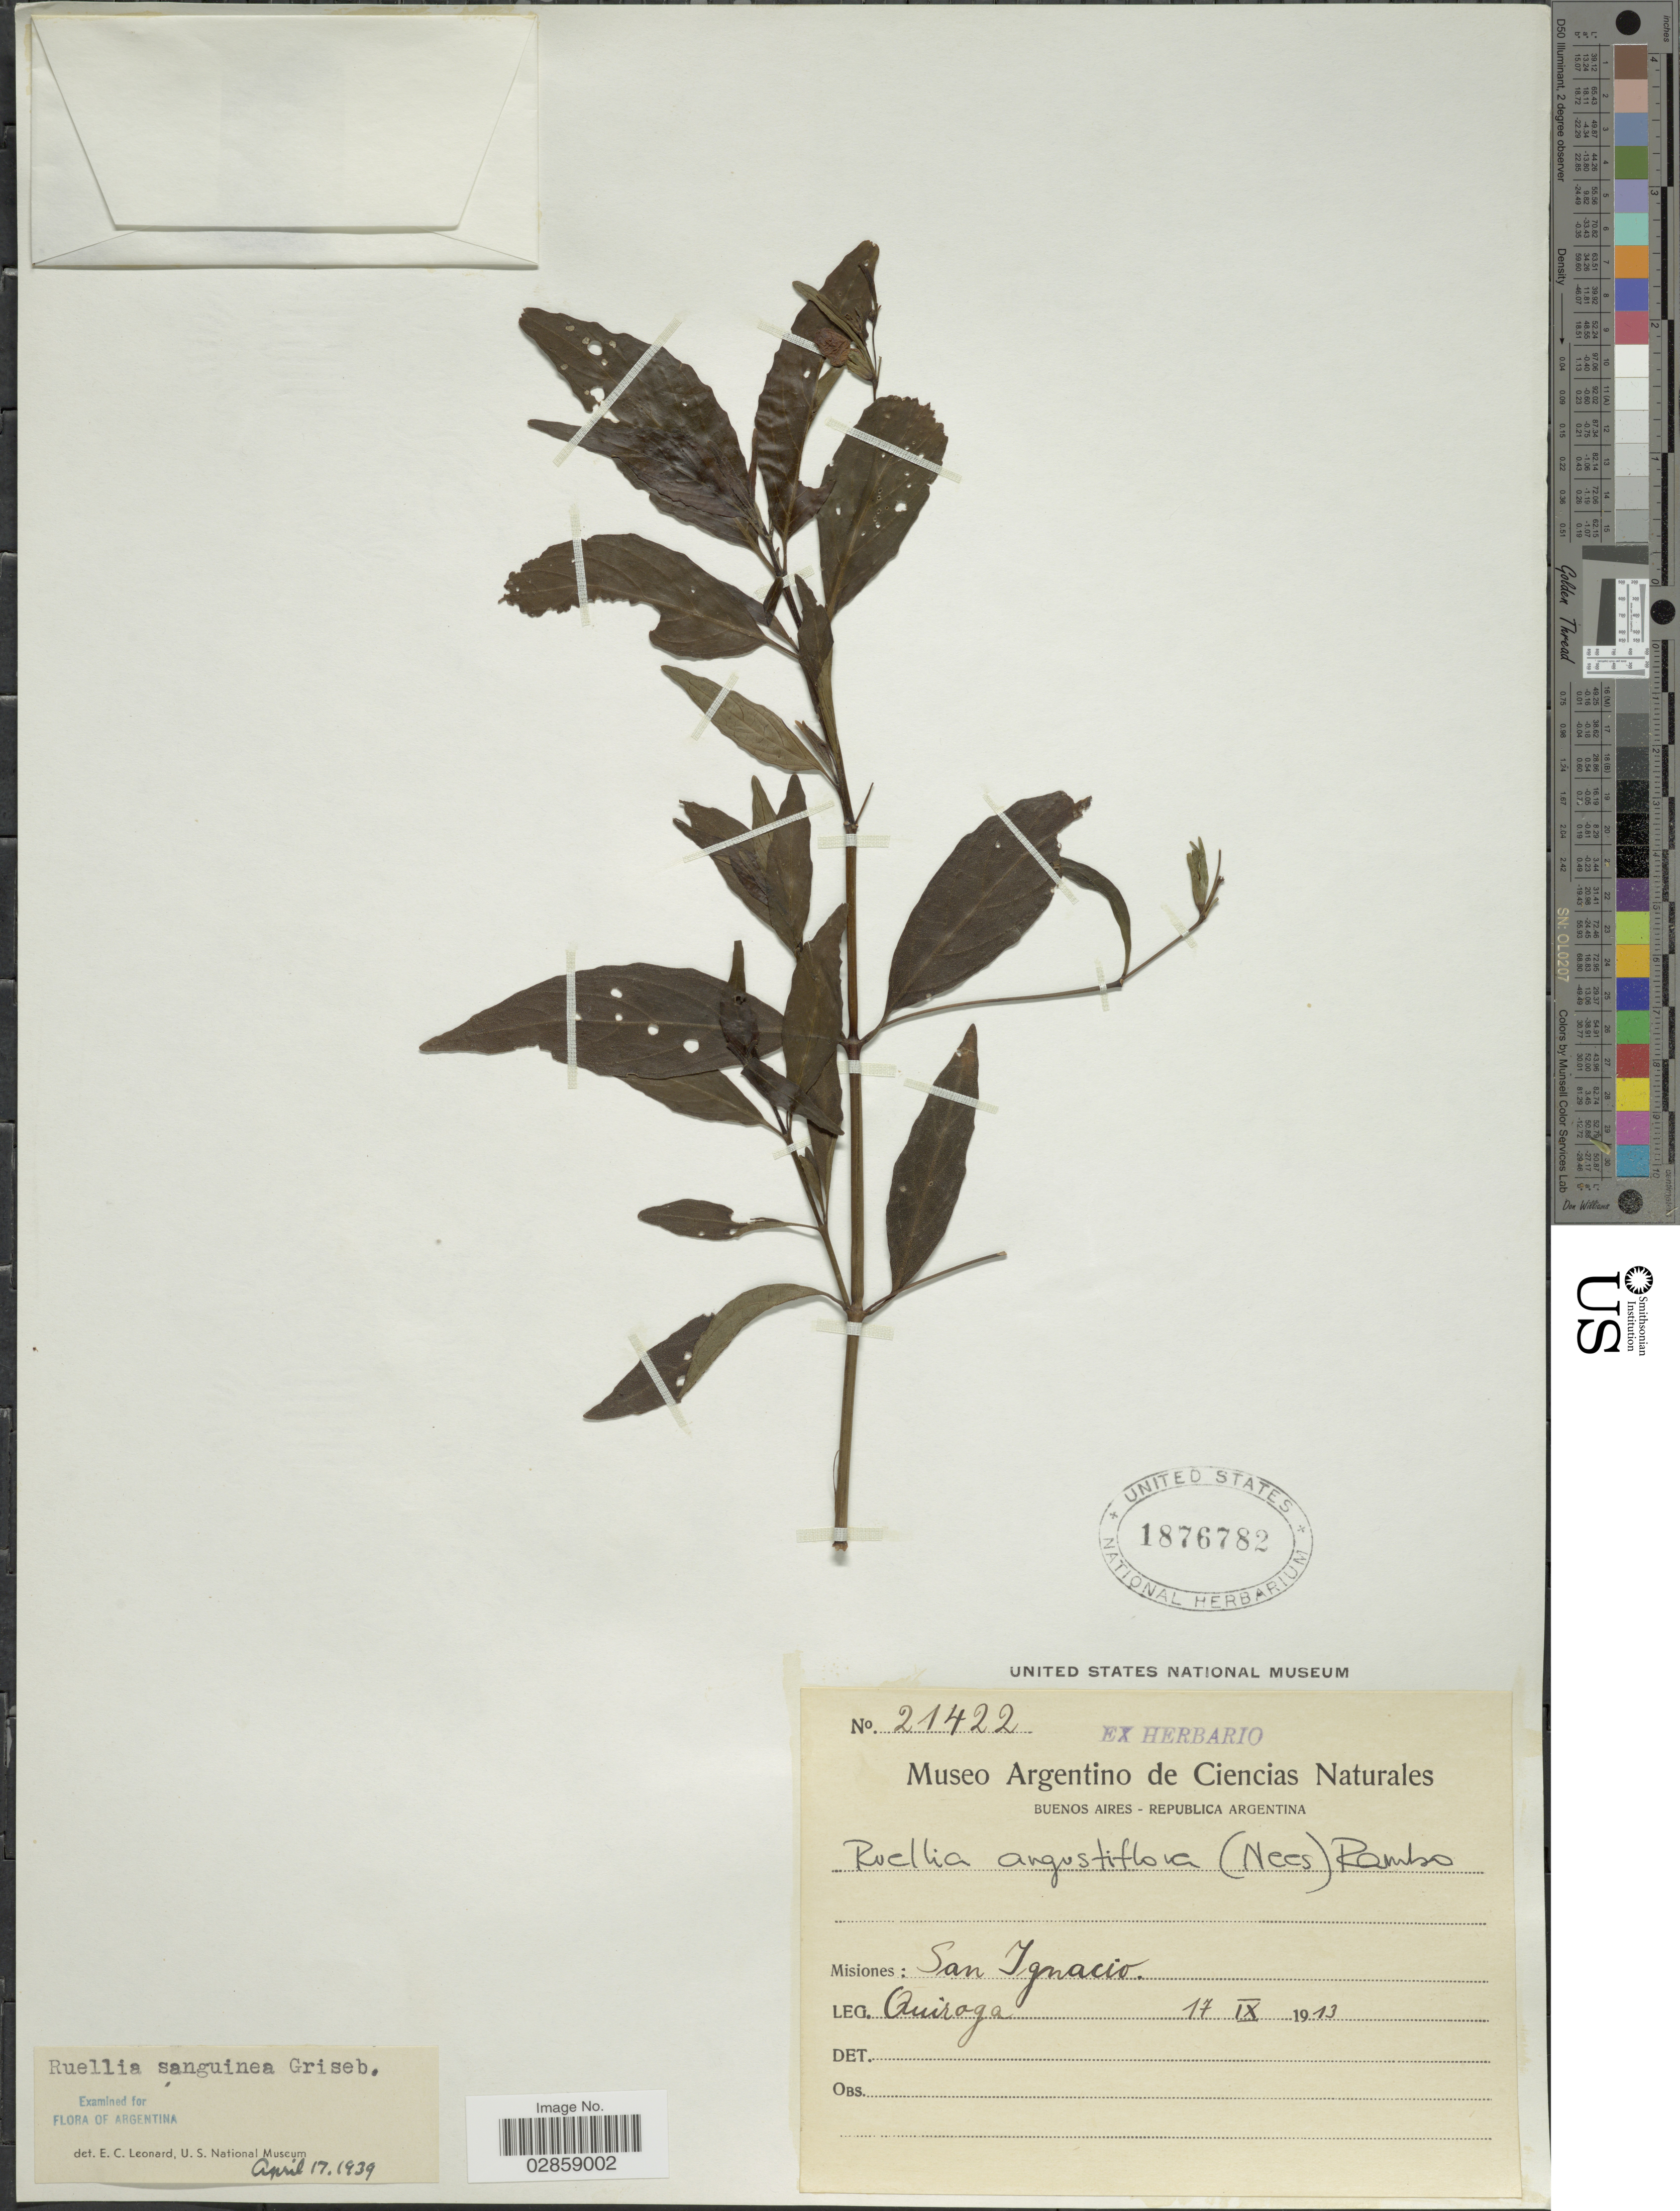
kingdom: Plantae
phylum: Tracheophyta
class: Magnoliopsida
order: Lamiales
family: Acanthaceae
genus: Ruellia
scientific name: Ruellia angustiflora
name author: (Nees) Lindau ex Rambo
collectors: Quiroga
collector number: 21422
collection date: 1913-09-17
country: Argentina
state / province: Misiones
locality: San Ignacio.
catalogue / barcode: US 1876782